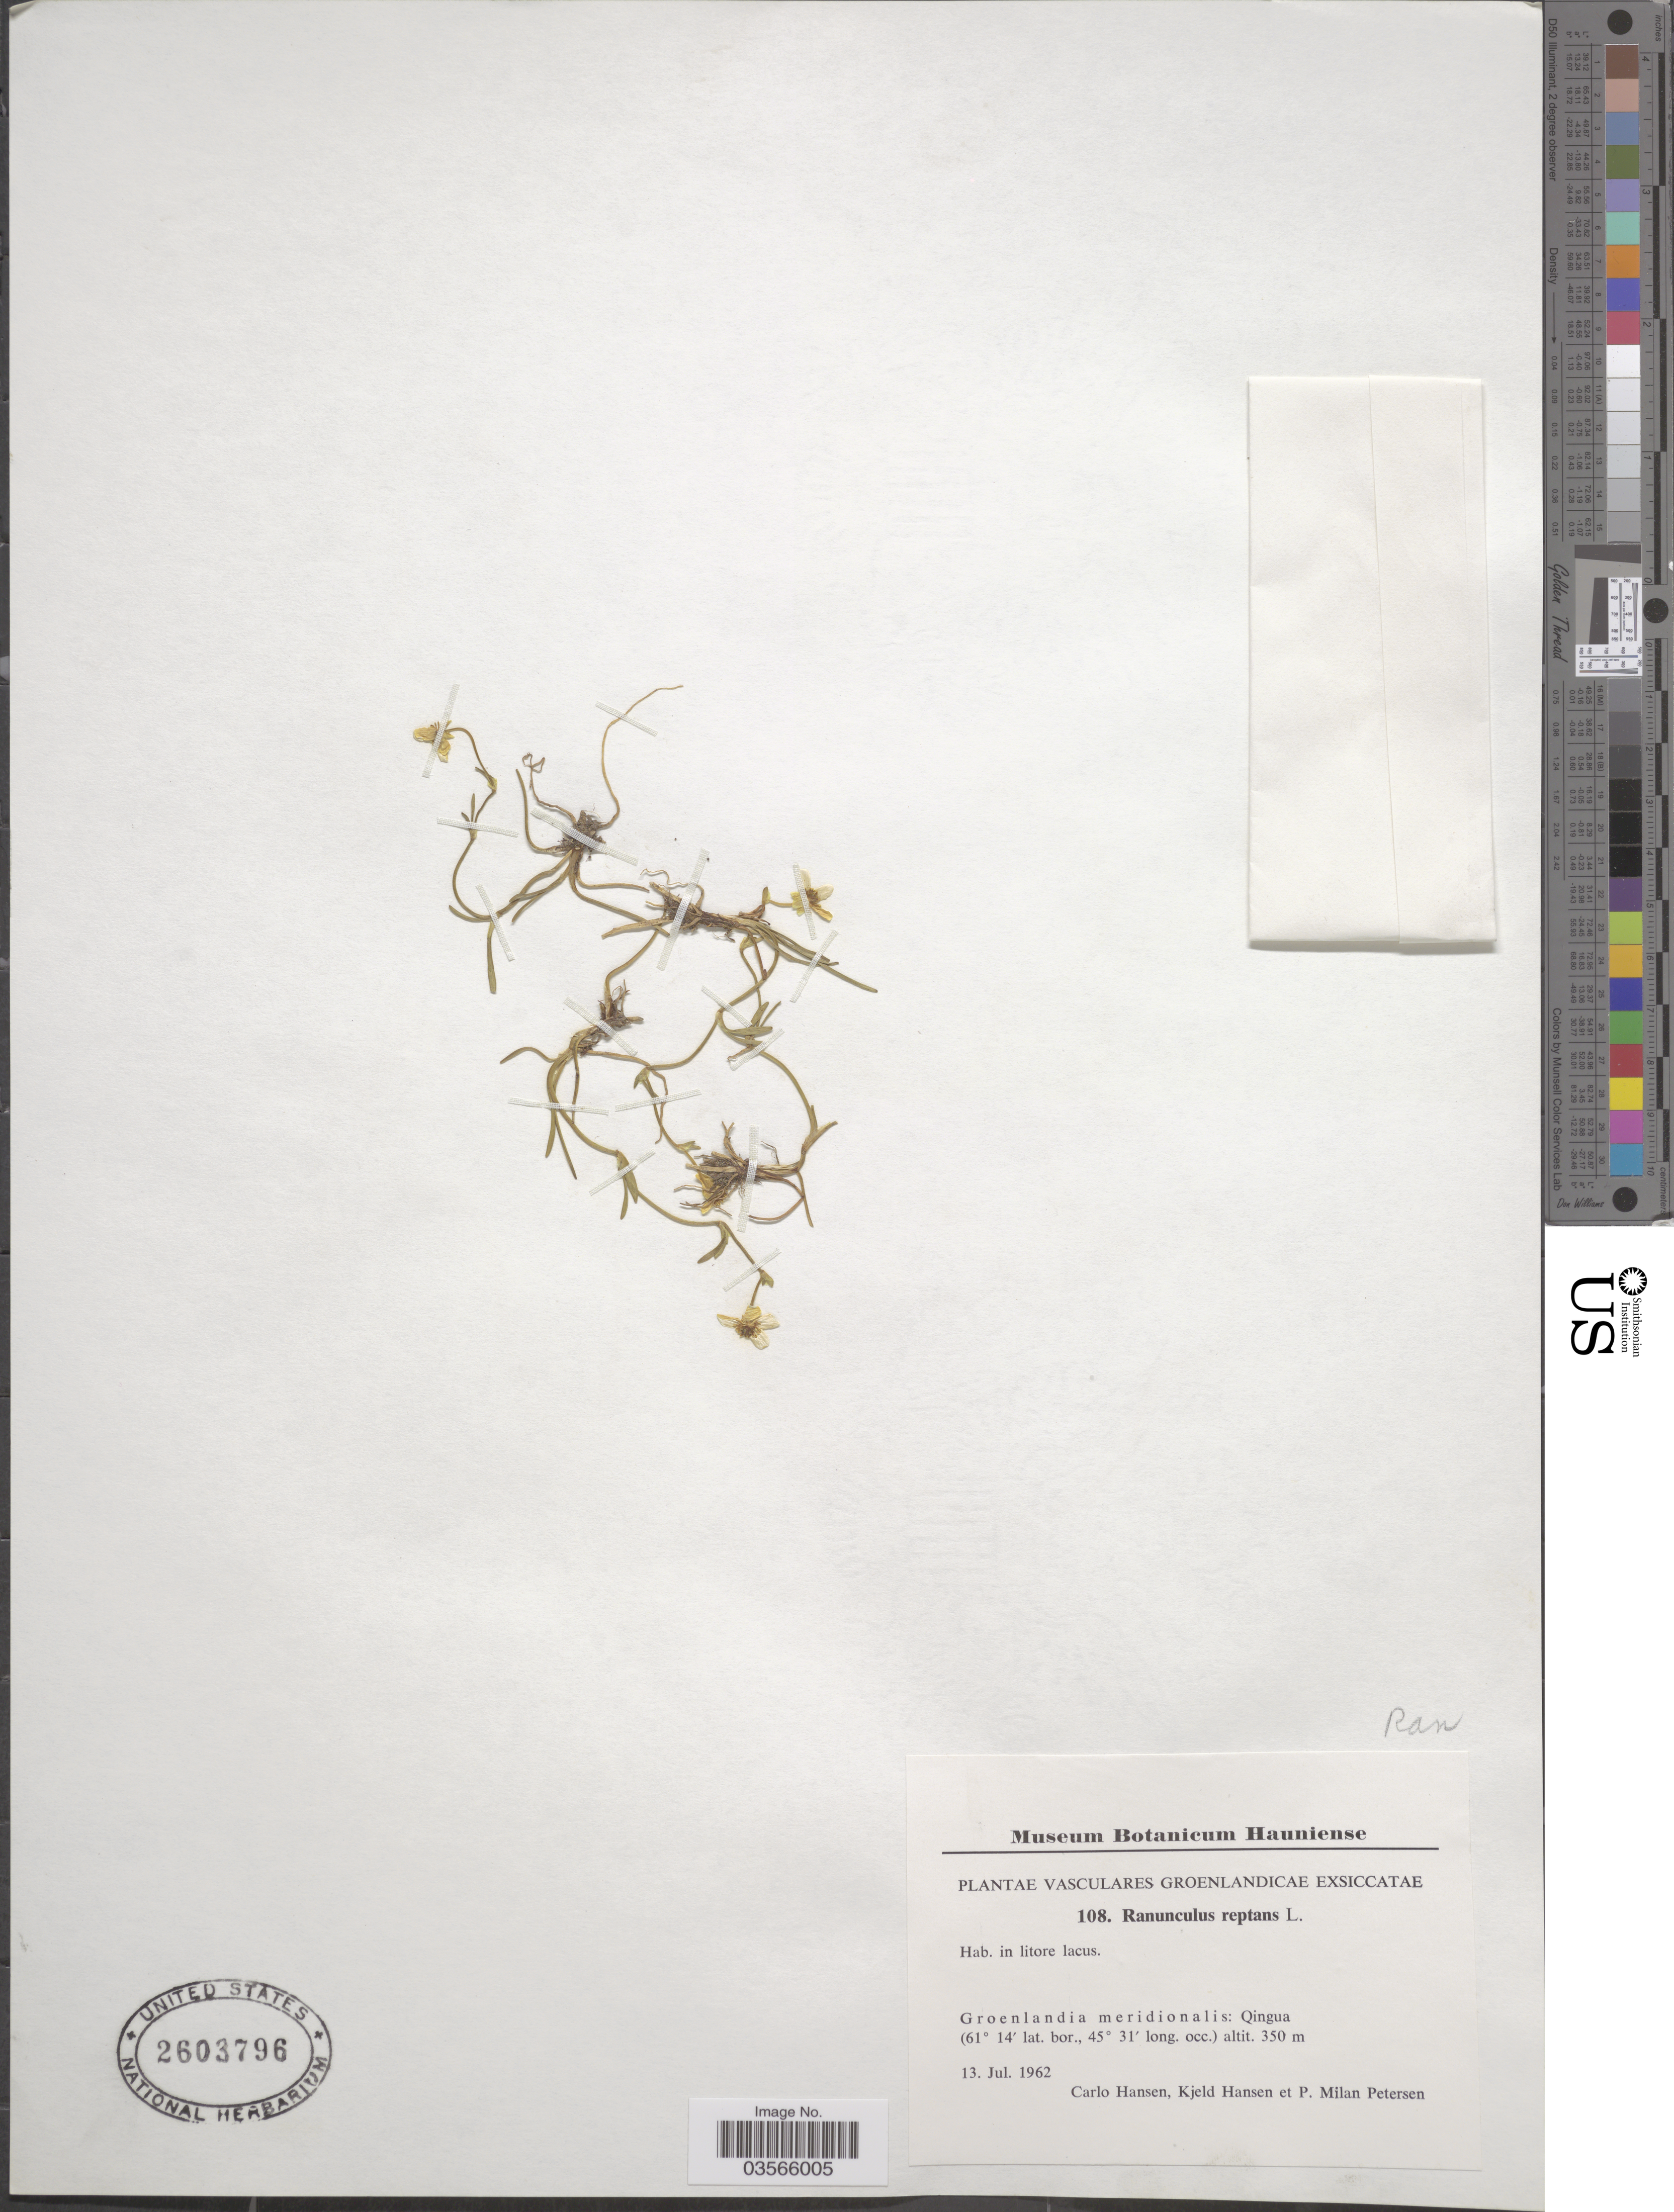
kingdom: Plantae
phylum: Tracheophyta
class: Magnoliopsida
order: Ranunculales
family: Ranunculaceae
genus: Ranunculus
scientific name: Ranunculus flammula var. filiformis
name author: (Michx.) Hook.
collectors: C. Hansen, K. Hansen & P. Petersen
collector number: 108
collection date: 1962-07-13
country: Greenland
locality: Groenlandia meridionalis: Qingua.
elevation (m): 350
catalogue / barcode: US 2603796